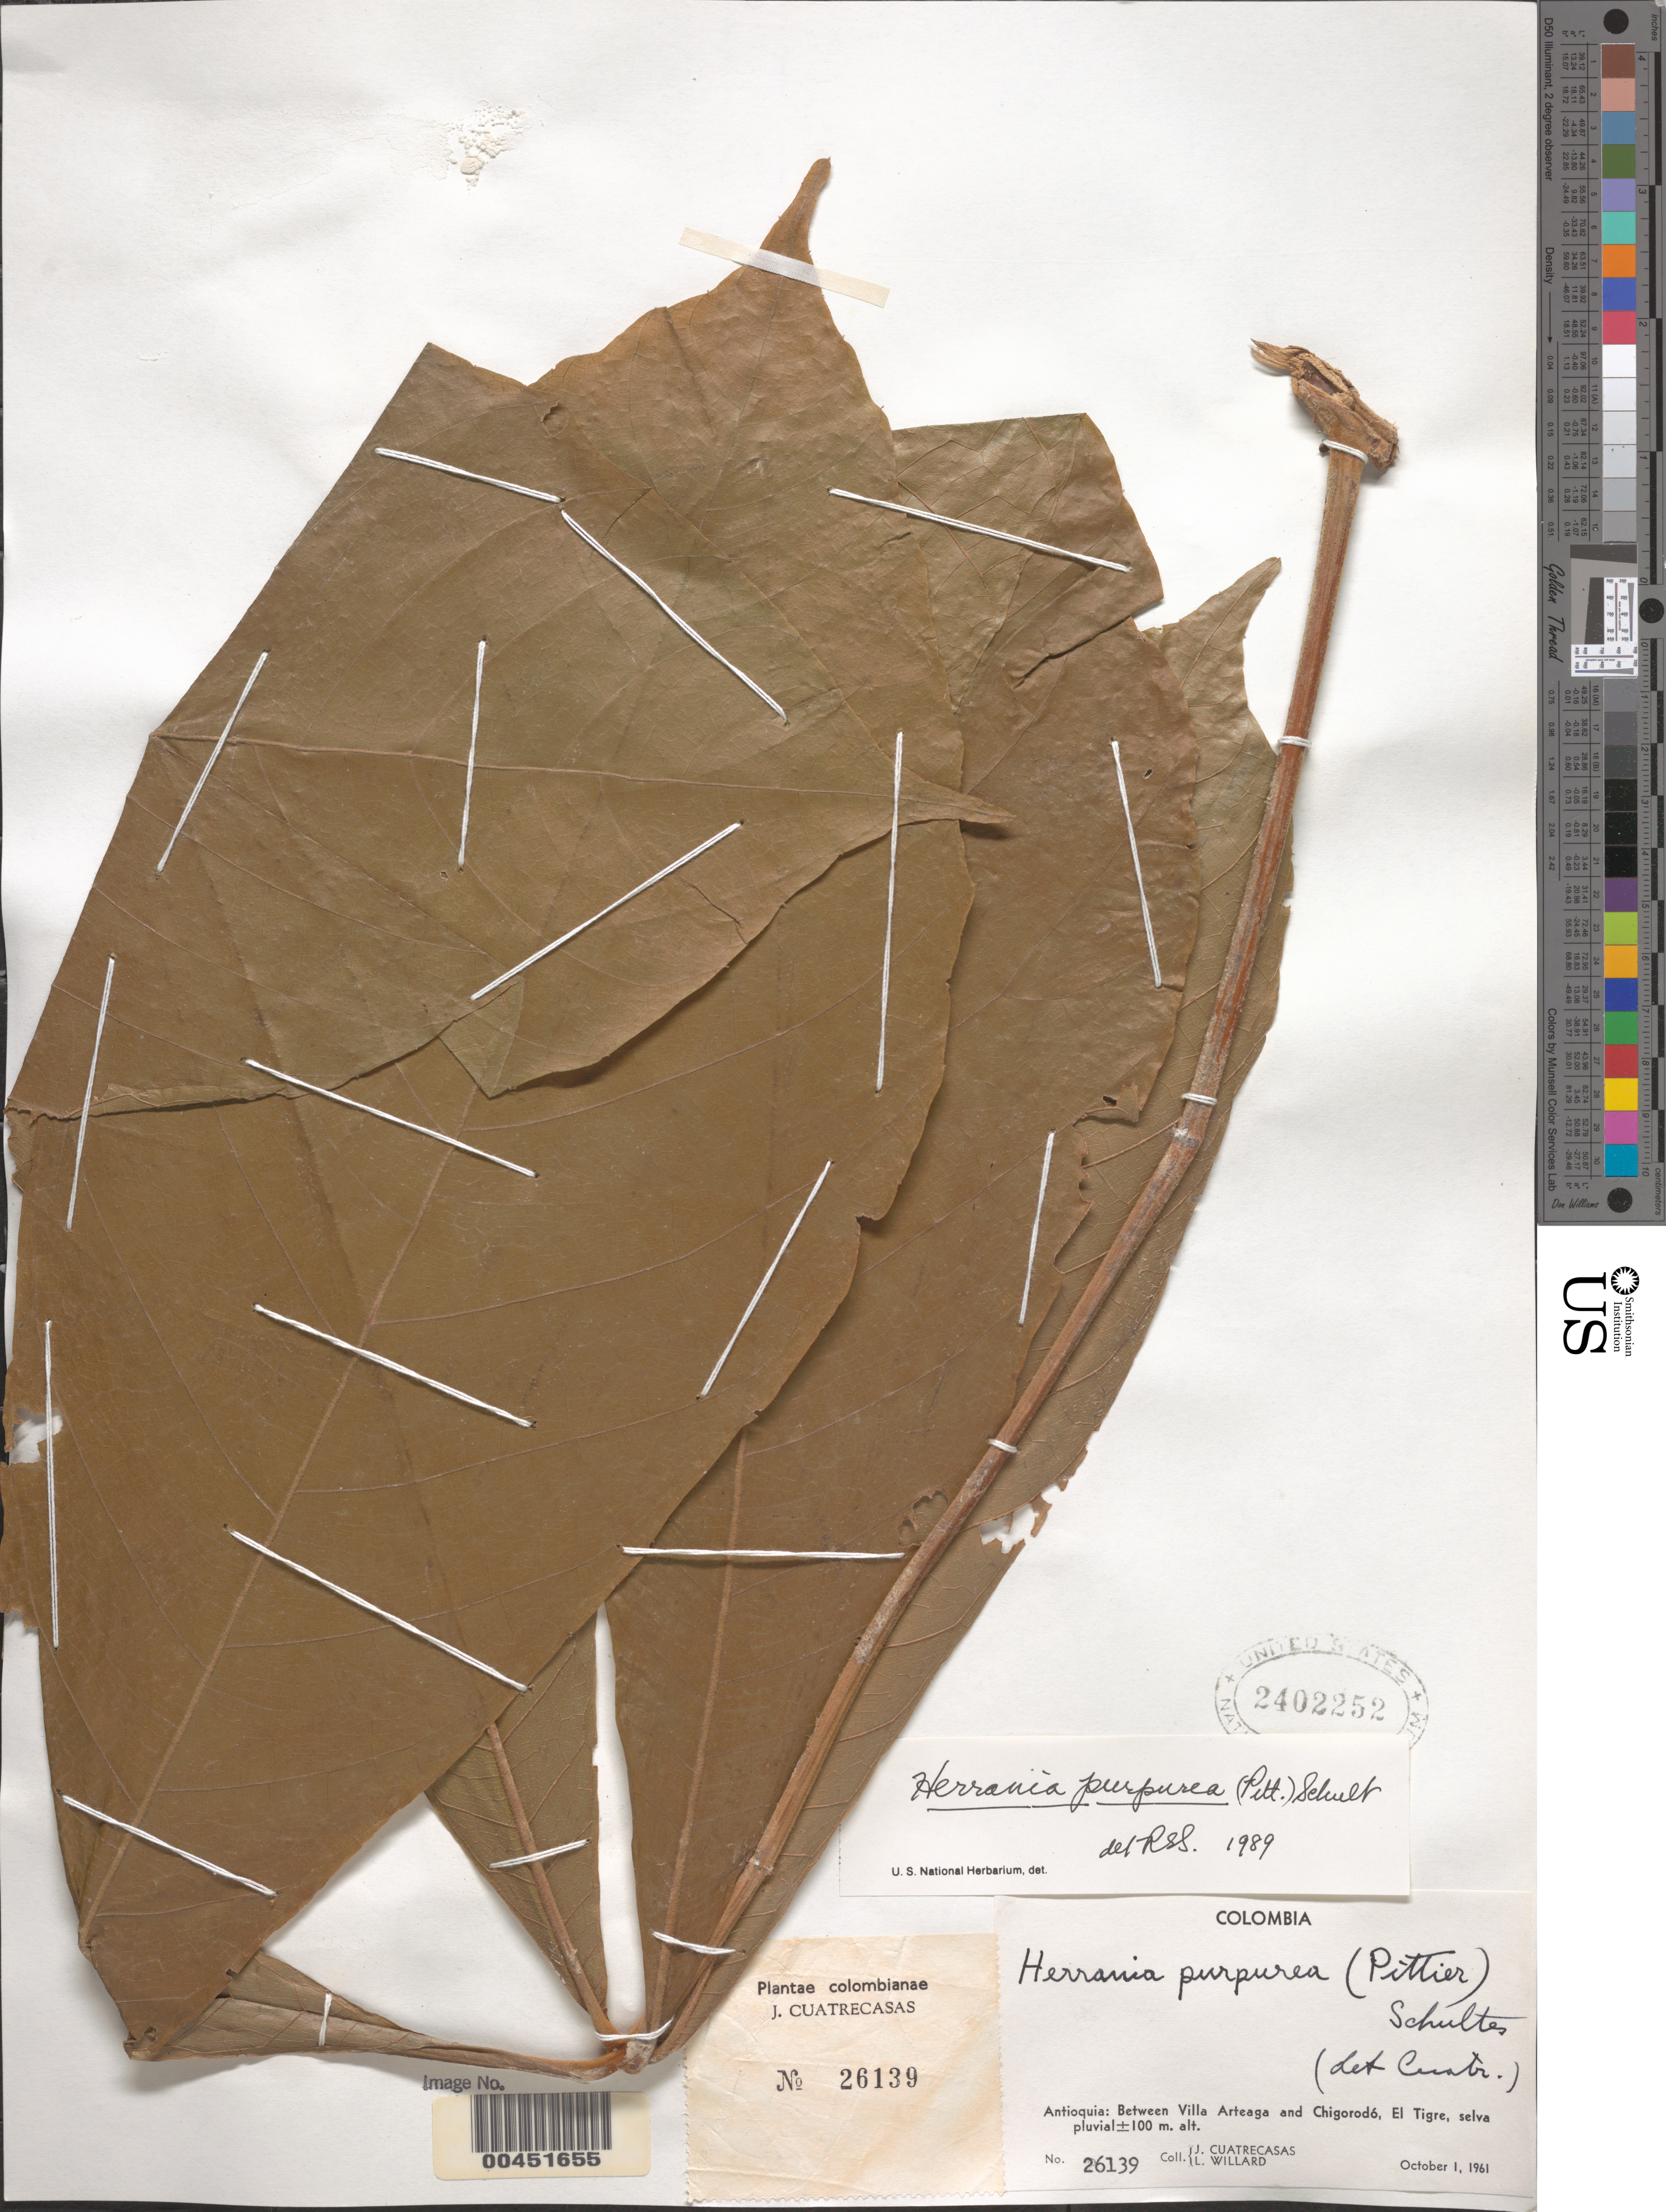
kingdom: Plantae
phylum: Tracheophyta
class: Magnoliopsida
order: Malvales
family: Malvaceae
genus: Theobroma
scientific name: Theobroma purpureum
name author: Pittier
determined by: Dorr, L. J., (BOT), Smithsonian Institution - National Museum of Natural History (UNITED STATES)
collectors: J. Cuatrecasas & L. Willard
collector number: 26139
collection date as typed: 01 Oct 1961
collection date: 1961-10-01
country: Colombia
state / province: Antioquia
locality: Between Villa Arteaga and CHigorodó, El Tigre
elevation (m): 100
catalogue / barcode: US 2402252